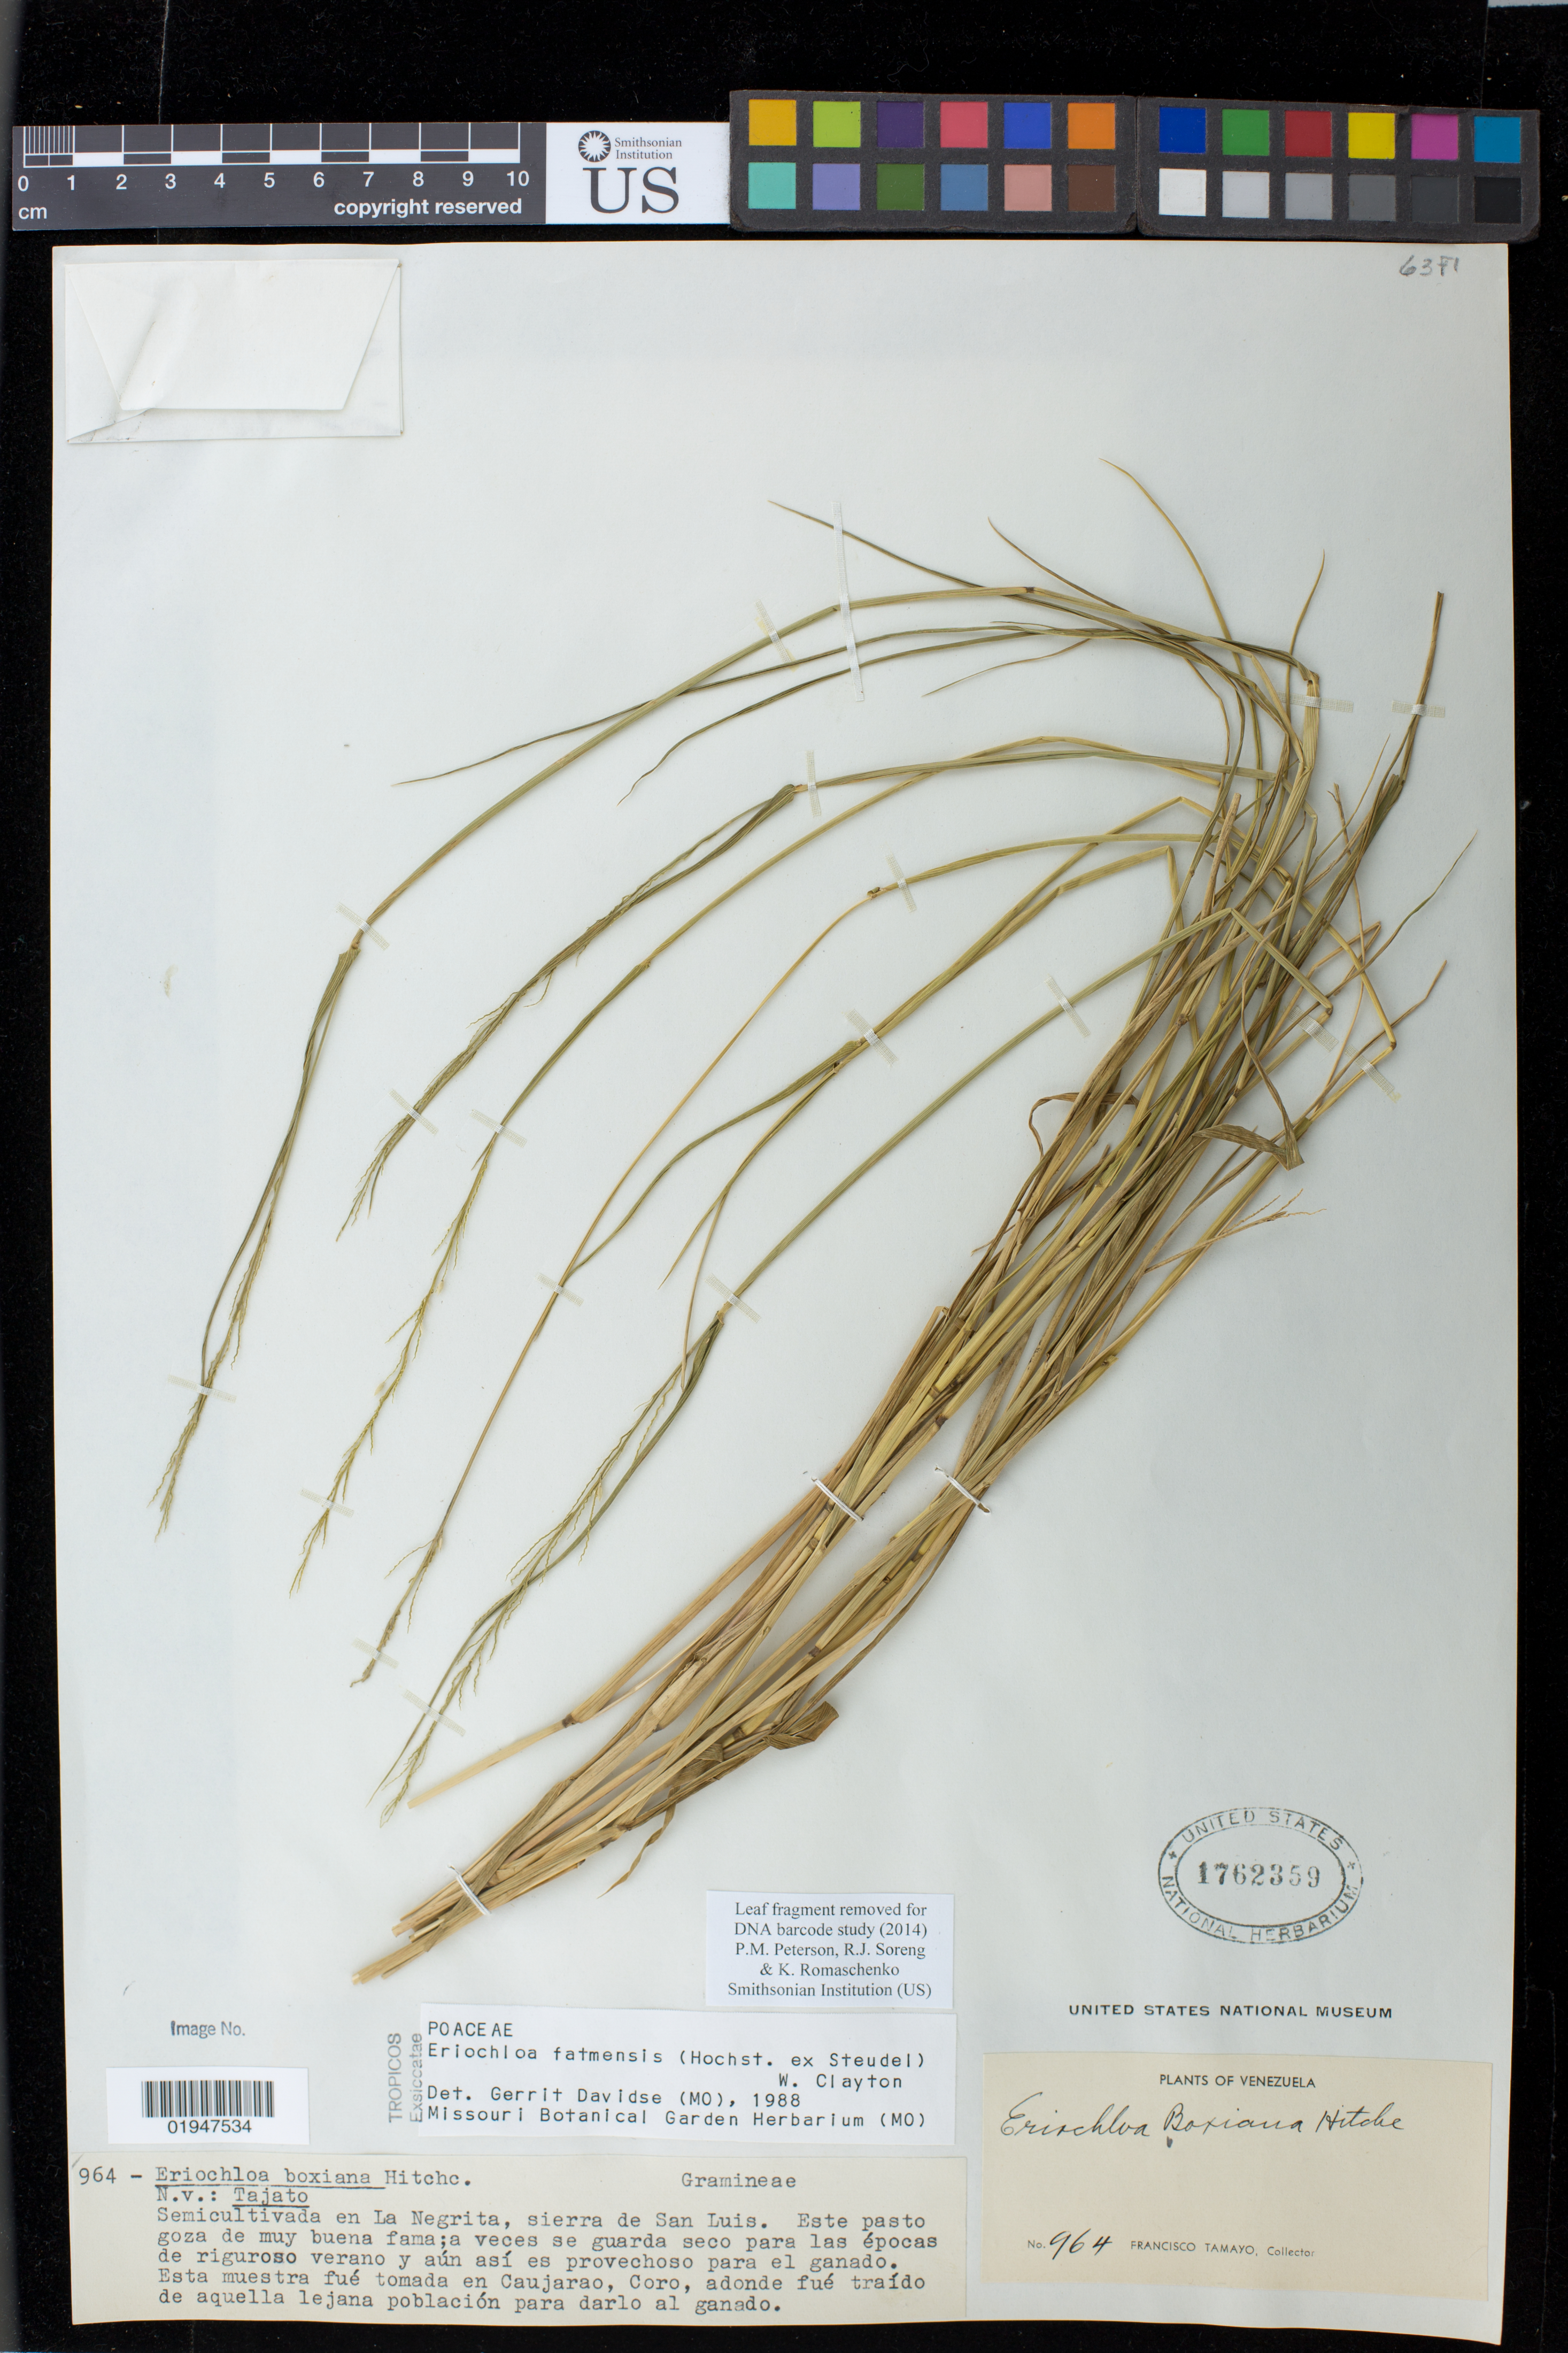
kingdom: Plantae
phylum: Tracheophyta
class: Liliopsida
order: Poales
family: Poaceae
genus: Eriochloa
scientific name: Eriochloa fatmensis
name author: (Hochst. & Steud.) Clayton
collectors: F. Tamayo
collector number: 964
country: Venezuela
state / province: Falcón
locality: Semicultivada en La Negrita, sierra de San Luis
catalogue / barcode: US 1762359